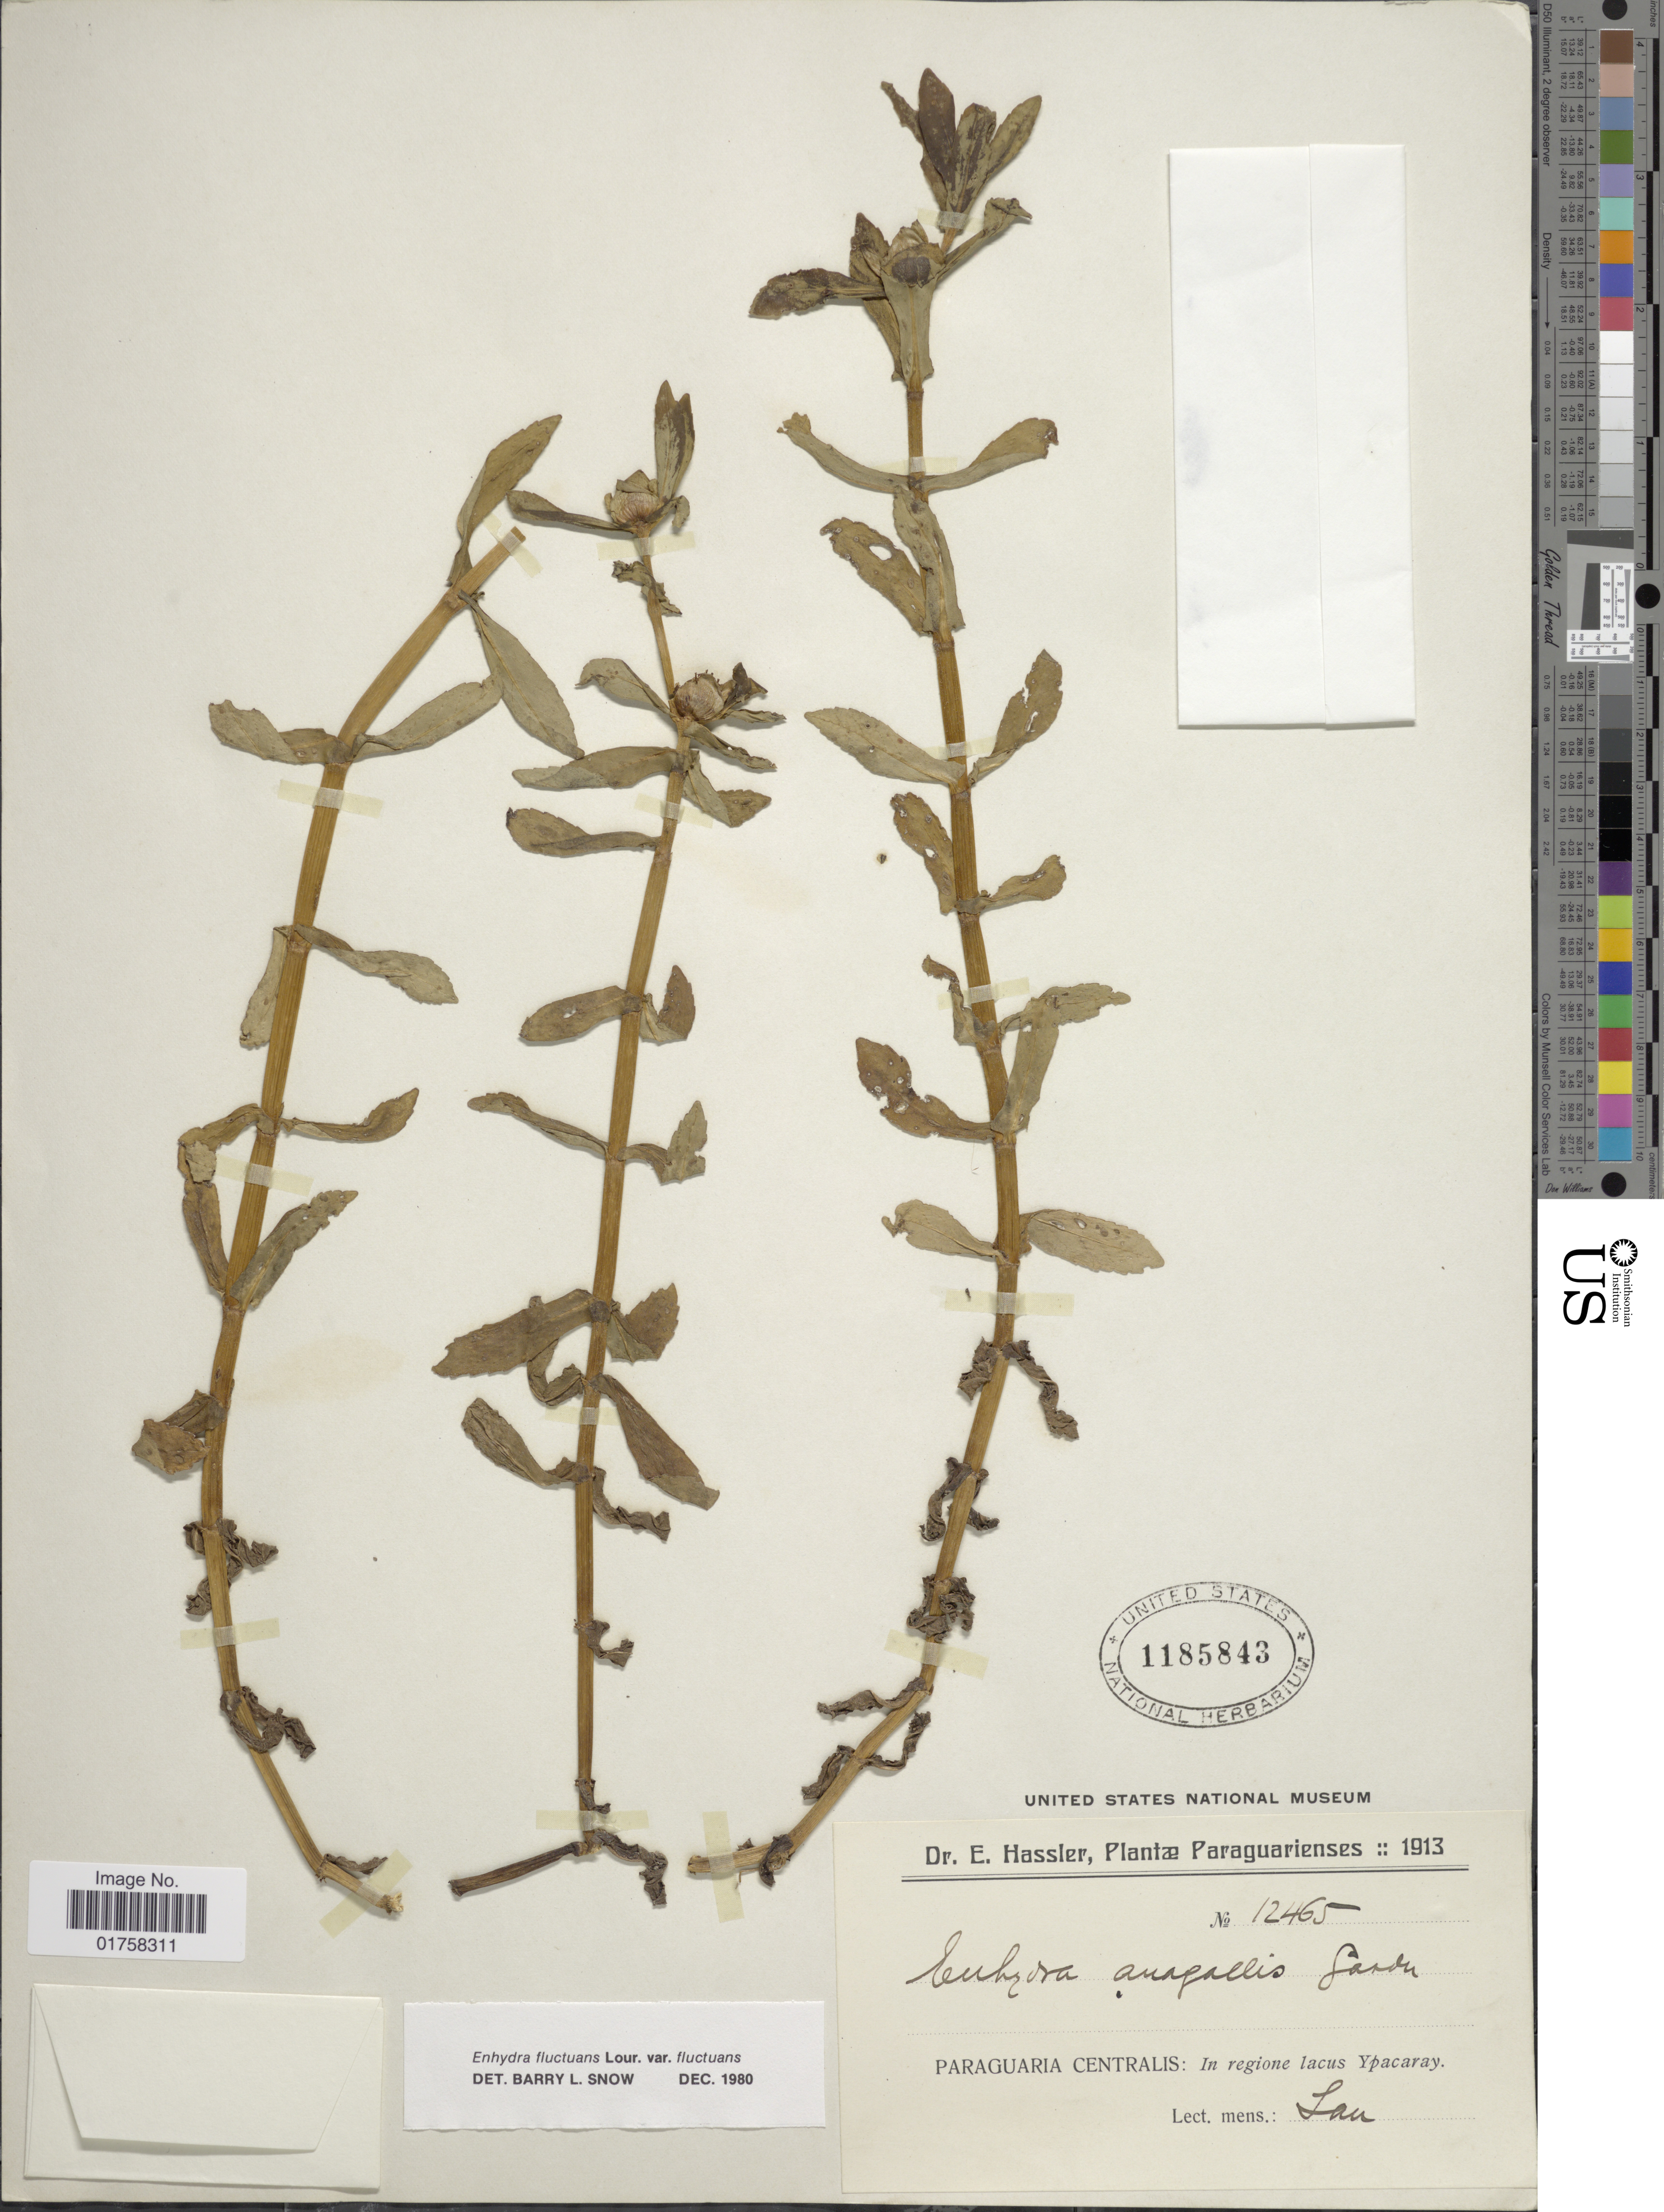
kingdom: Plantae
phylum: Tracheophyta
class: Magnoliopsida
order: Asterales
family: Asteraceae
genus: Enhydra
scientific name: Enhydra fluctuans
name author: Lour.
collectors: E. Hassler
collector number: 12465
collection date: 1913-01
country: Paraguay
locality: Paraguaria Centralis: In regione lacus Ypacaray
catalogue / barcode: US 1185843